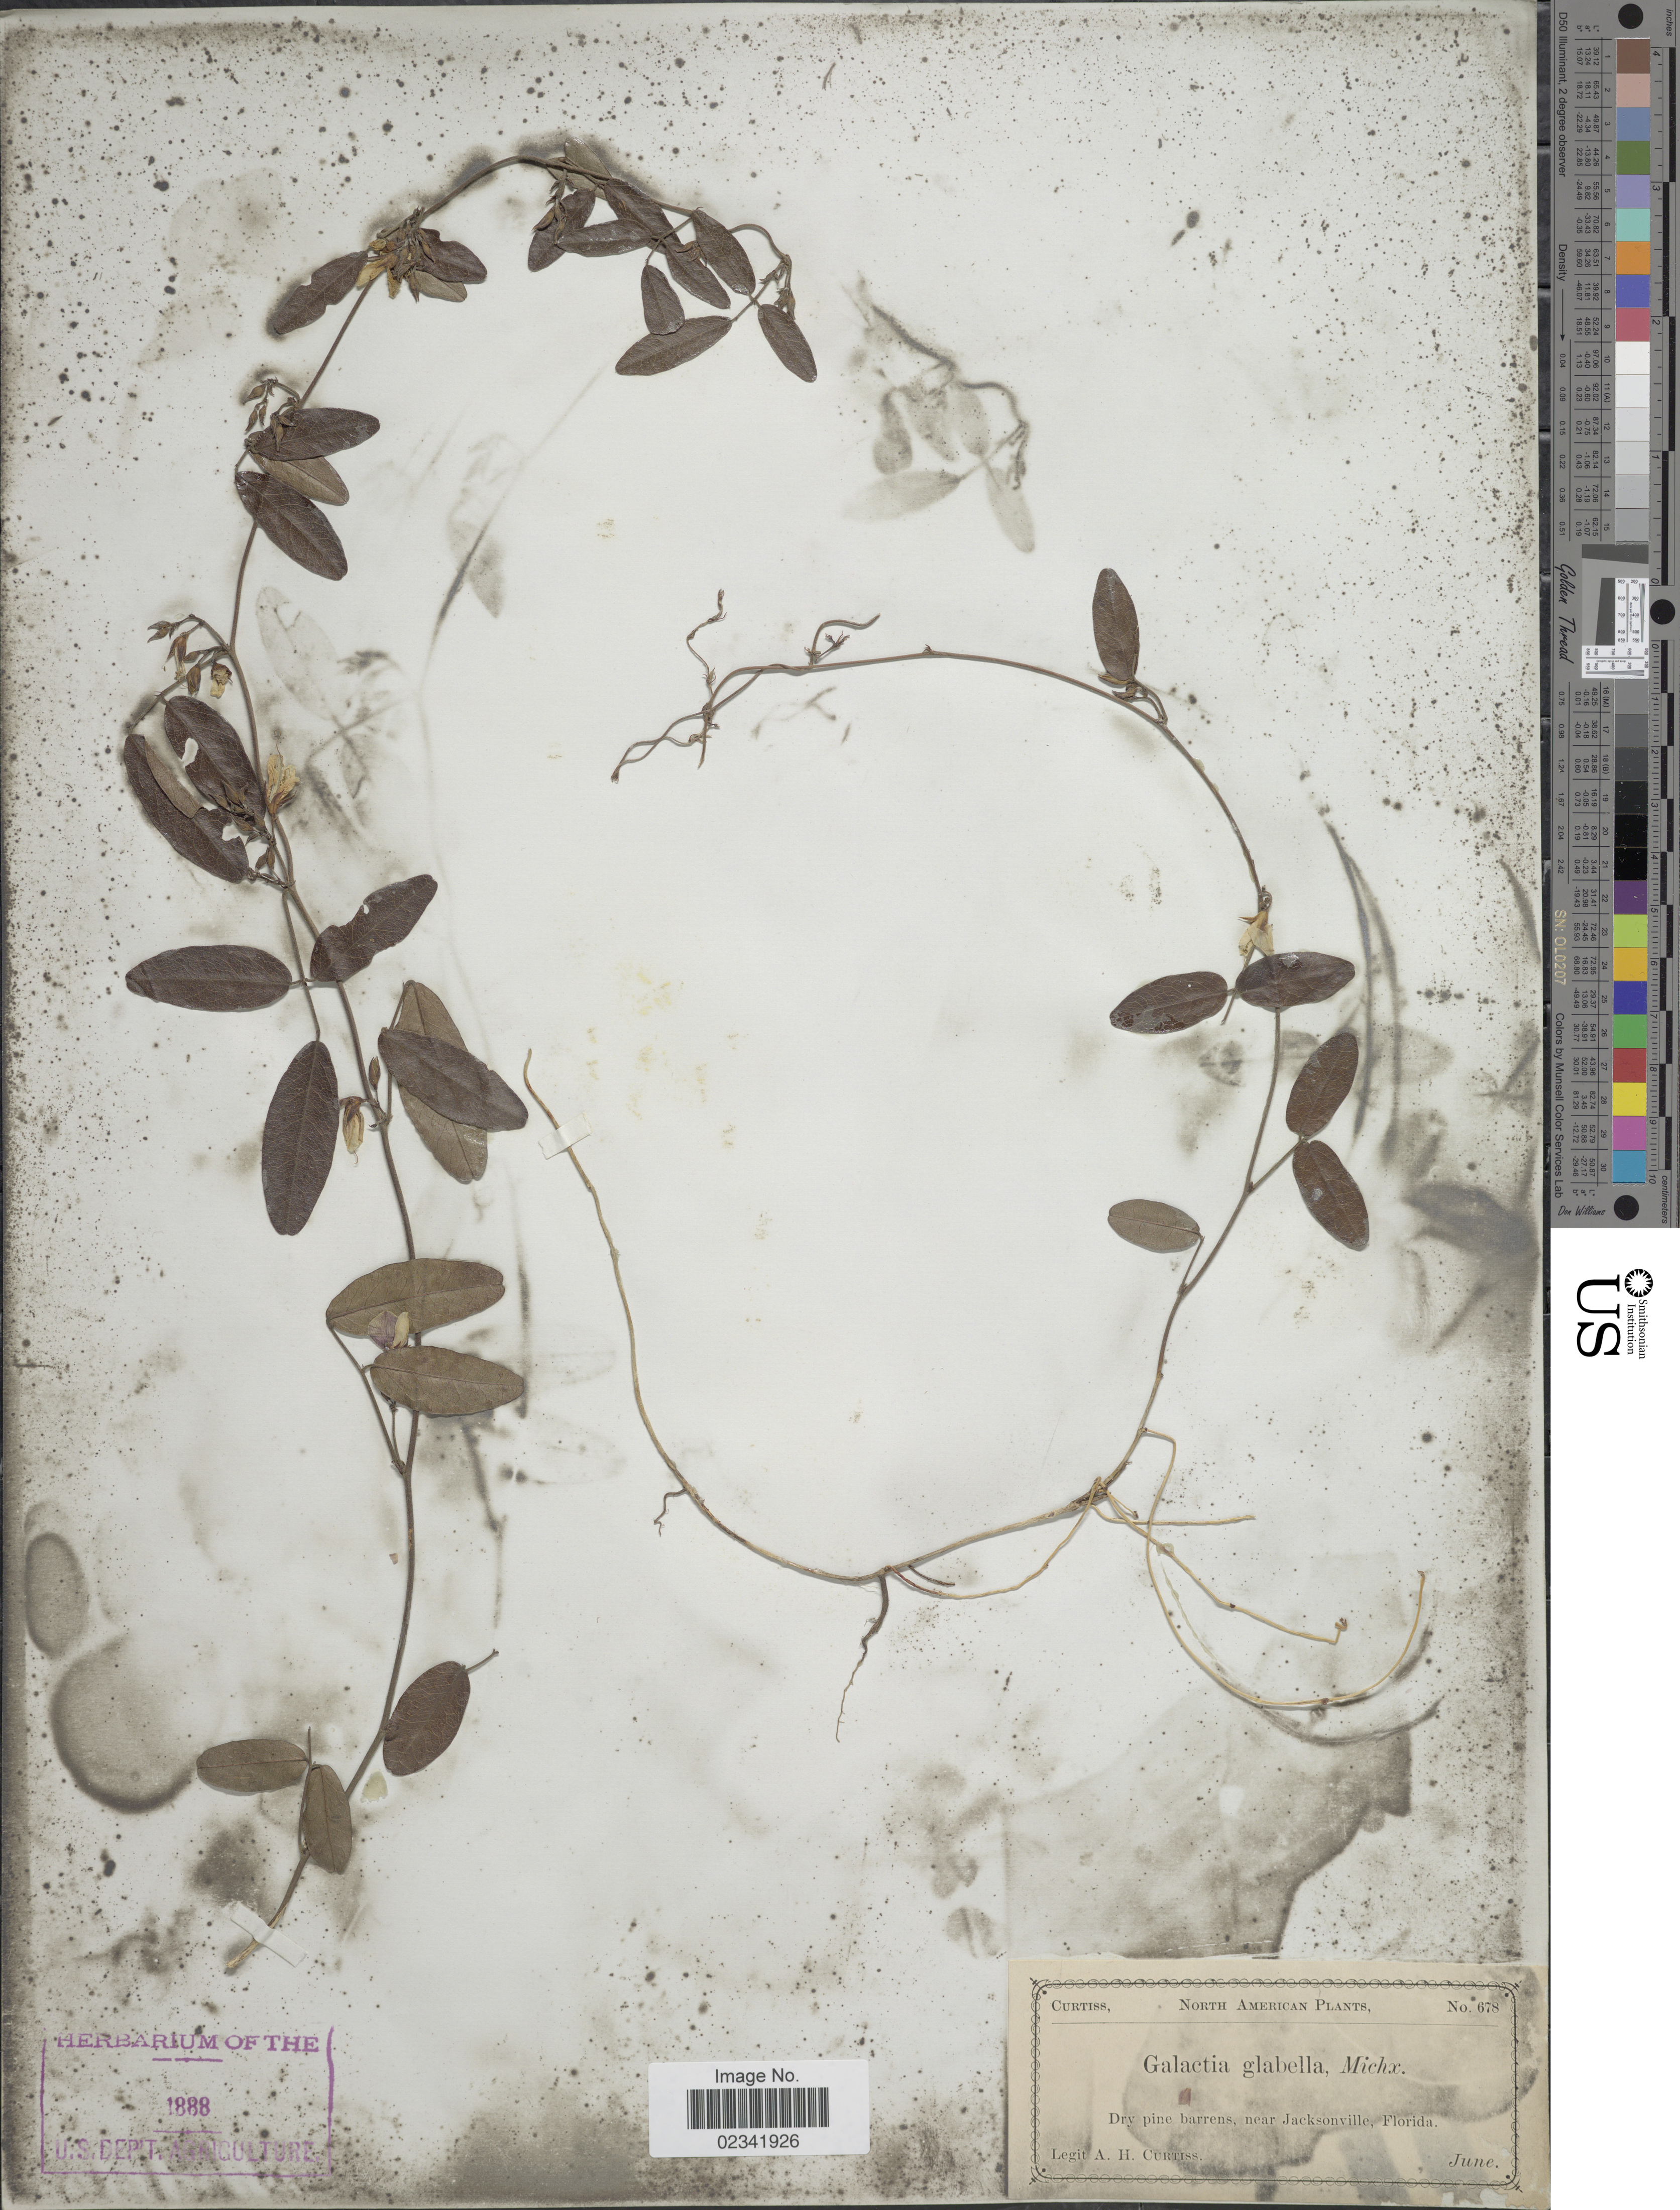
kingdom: Plantae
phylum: Tracheophyta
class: Magnoliopsida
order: Fabales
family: Fabaceae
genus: Galactia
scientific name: Galactia volubilis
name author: (L.) Britton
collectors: A. H. Curtiss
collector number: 678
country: United States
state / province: Florida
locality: Dry pine barrens, near Jacksonville, Florida